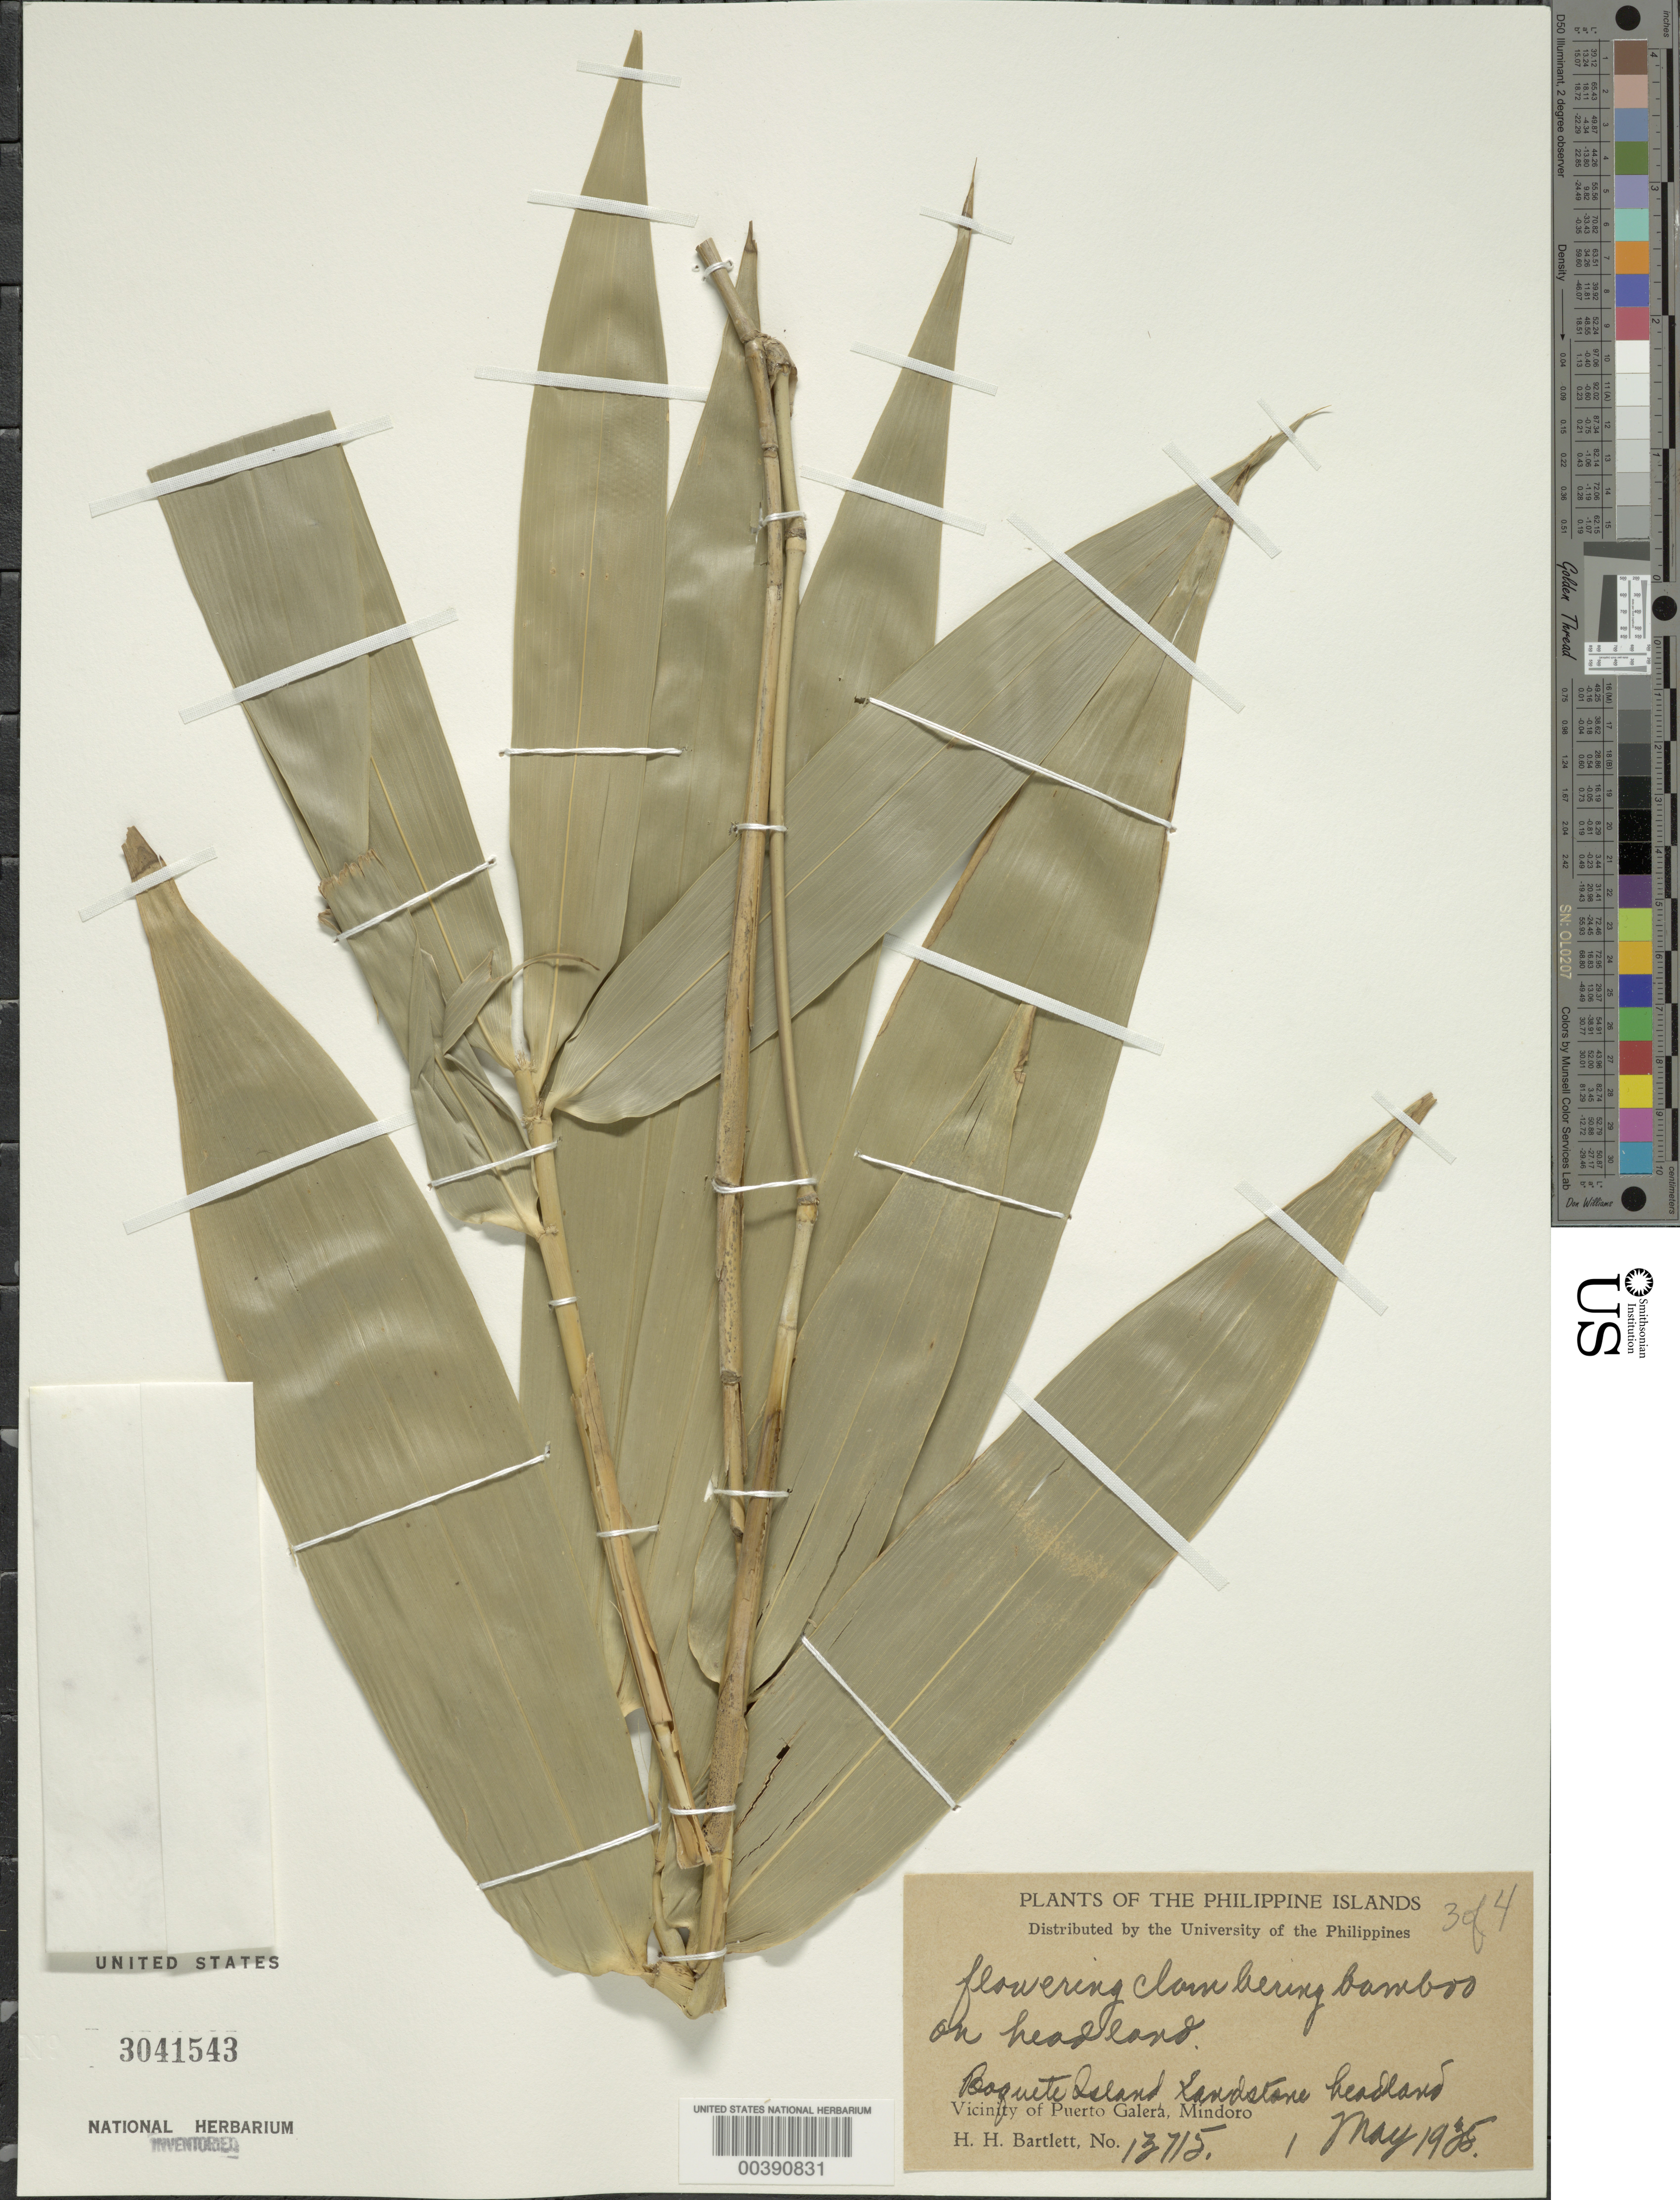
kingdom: Plantae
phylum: Tracheophyta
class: Liliopsida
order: Poales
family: Poaceae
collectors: H. H. Bartlett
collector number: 13715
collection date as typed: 01 May 1935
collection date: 1935-05-01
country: Philippines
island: Mindoro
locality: Puerto galera, boquete i.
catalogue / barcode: US 3041543